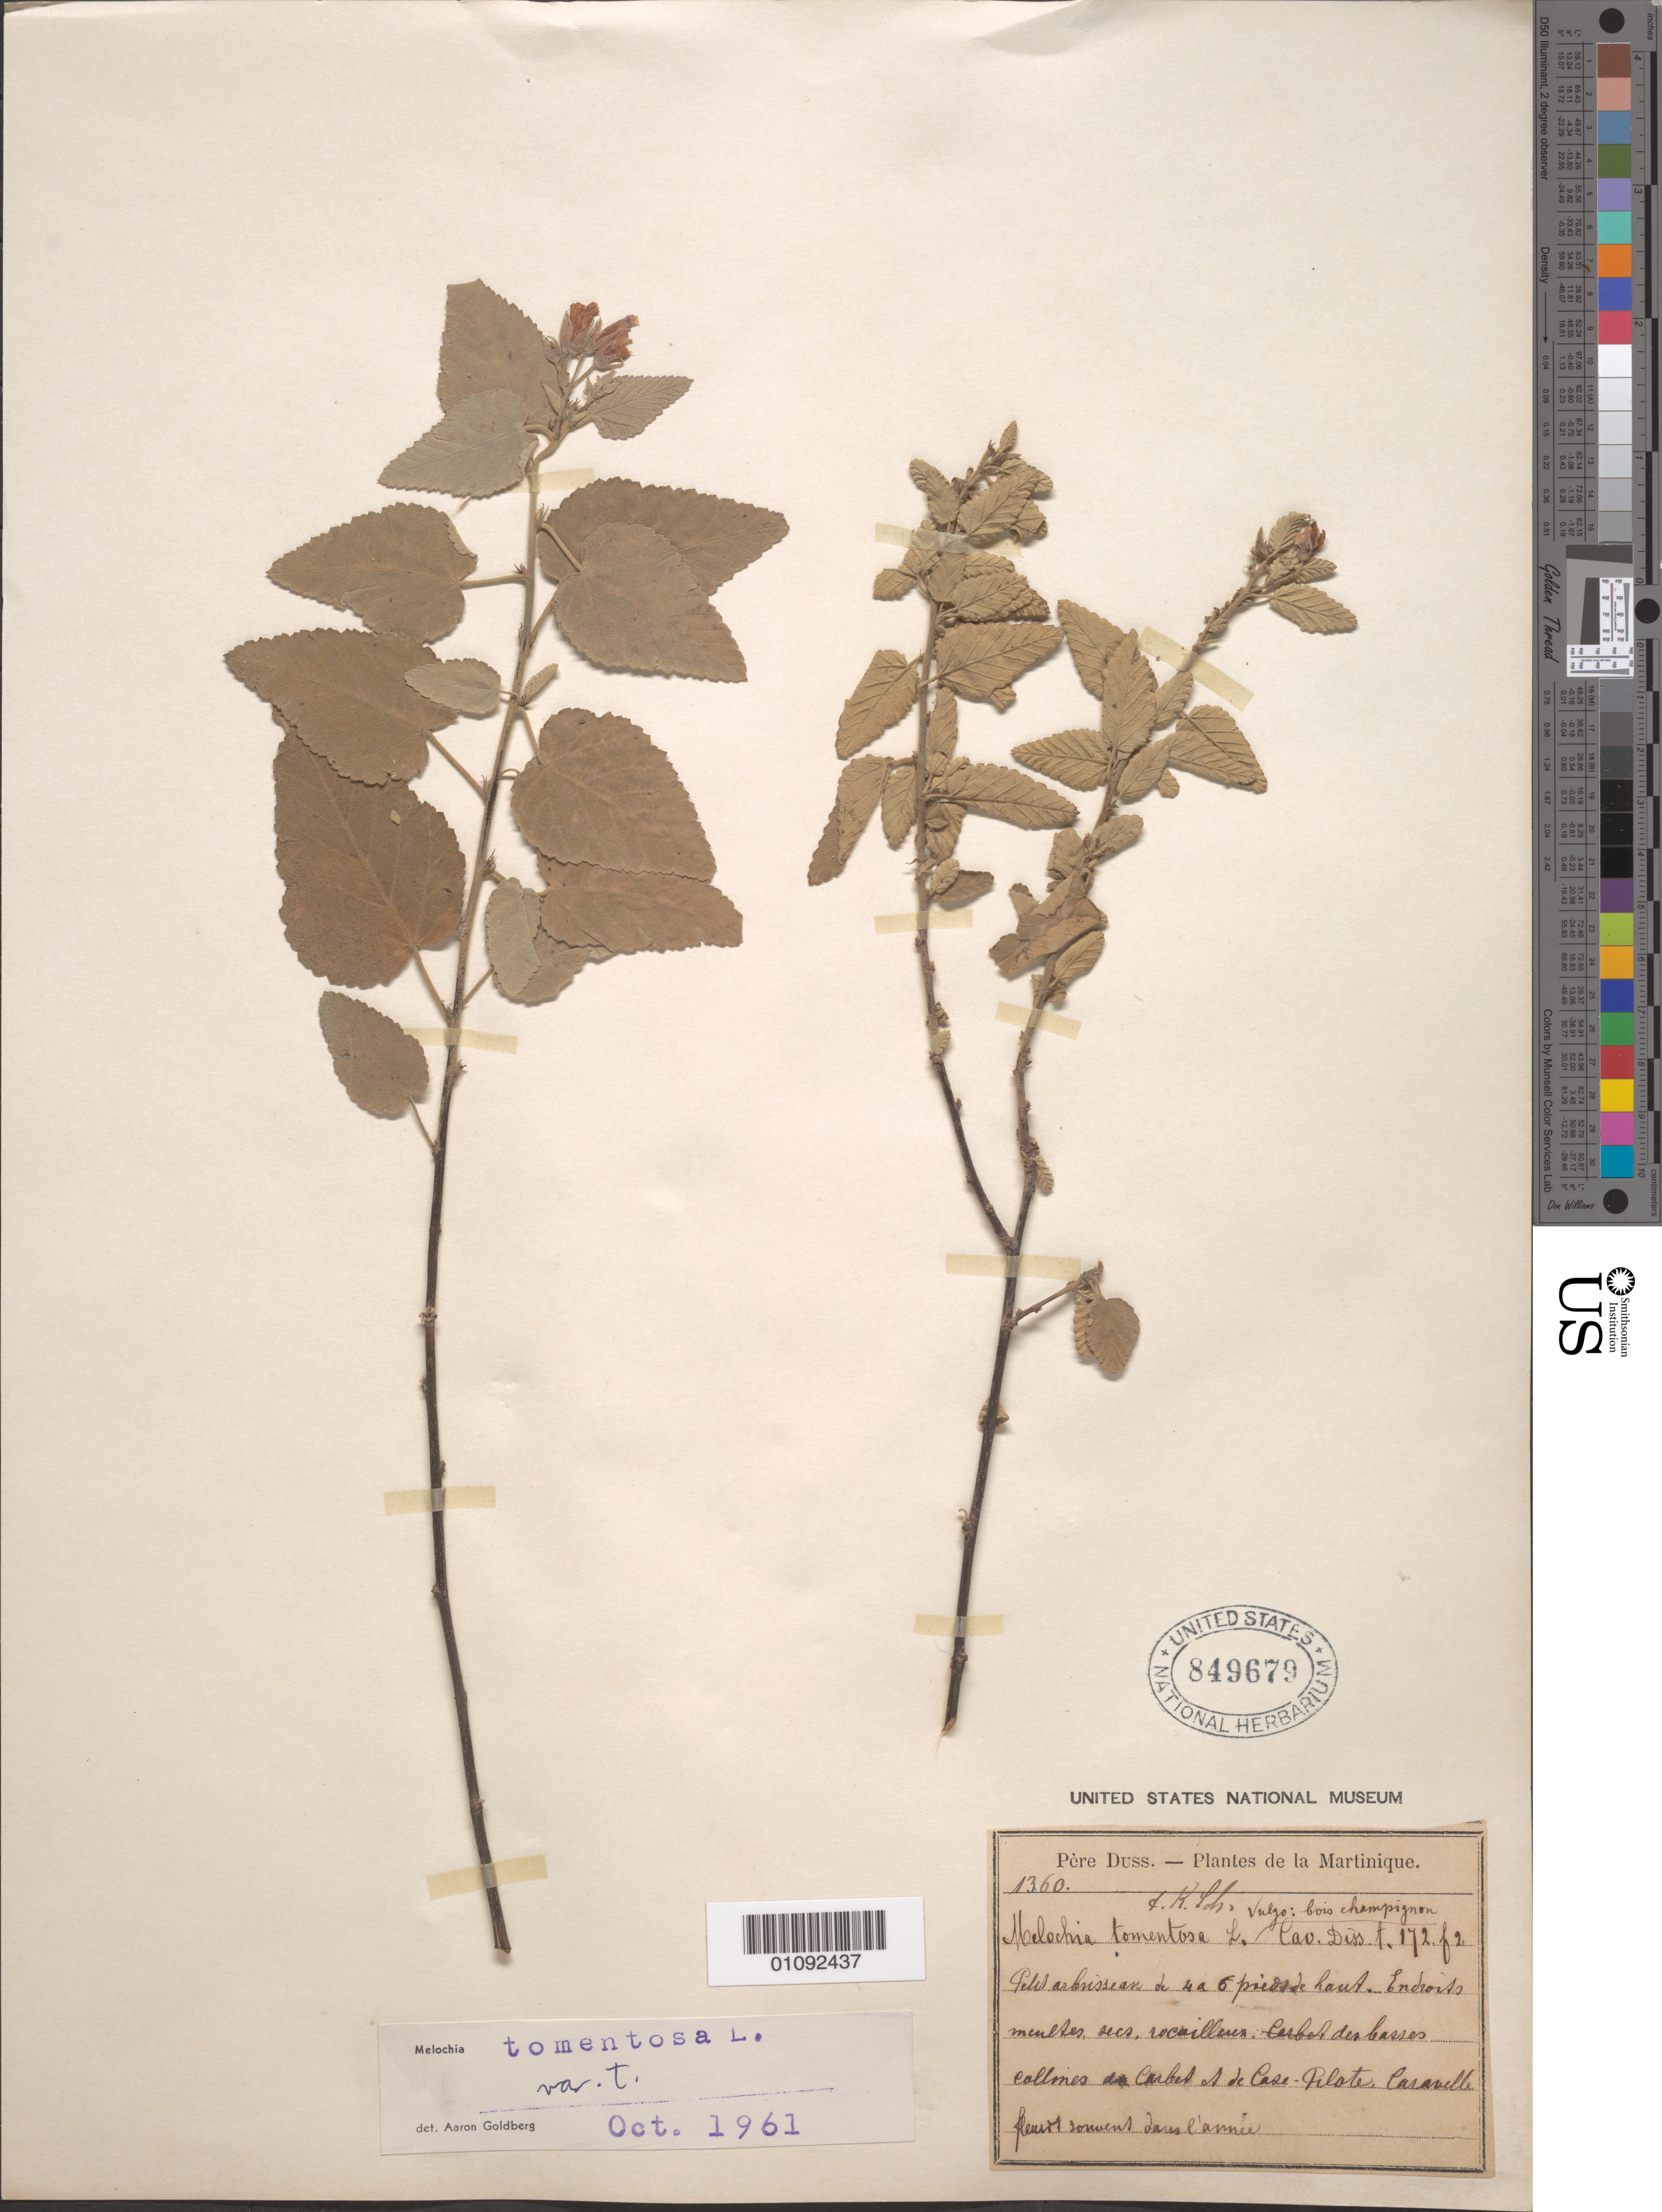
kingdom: Plantae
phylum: Tracheophyta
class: Magnoliopsida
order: Malvales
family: Malvaceae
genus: Melochia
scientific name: Melochia tomentosa var. tomentosa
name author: L.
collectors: Père Duss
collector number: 1360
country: Martinique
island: Martinique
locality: (hard to read) Carbet des basses collones de Corbet de Case-Pilote Casavelle.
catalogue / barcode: US 849679